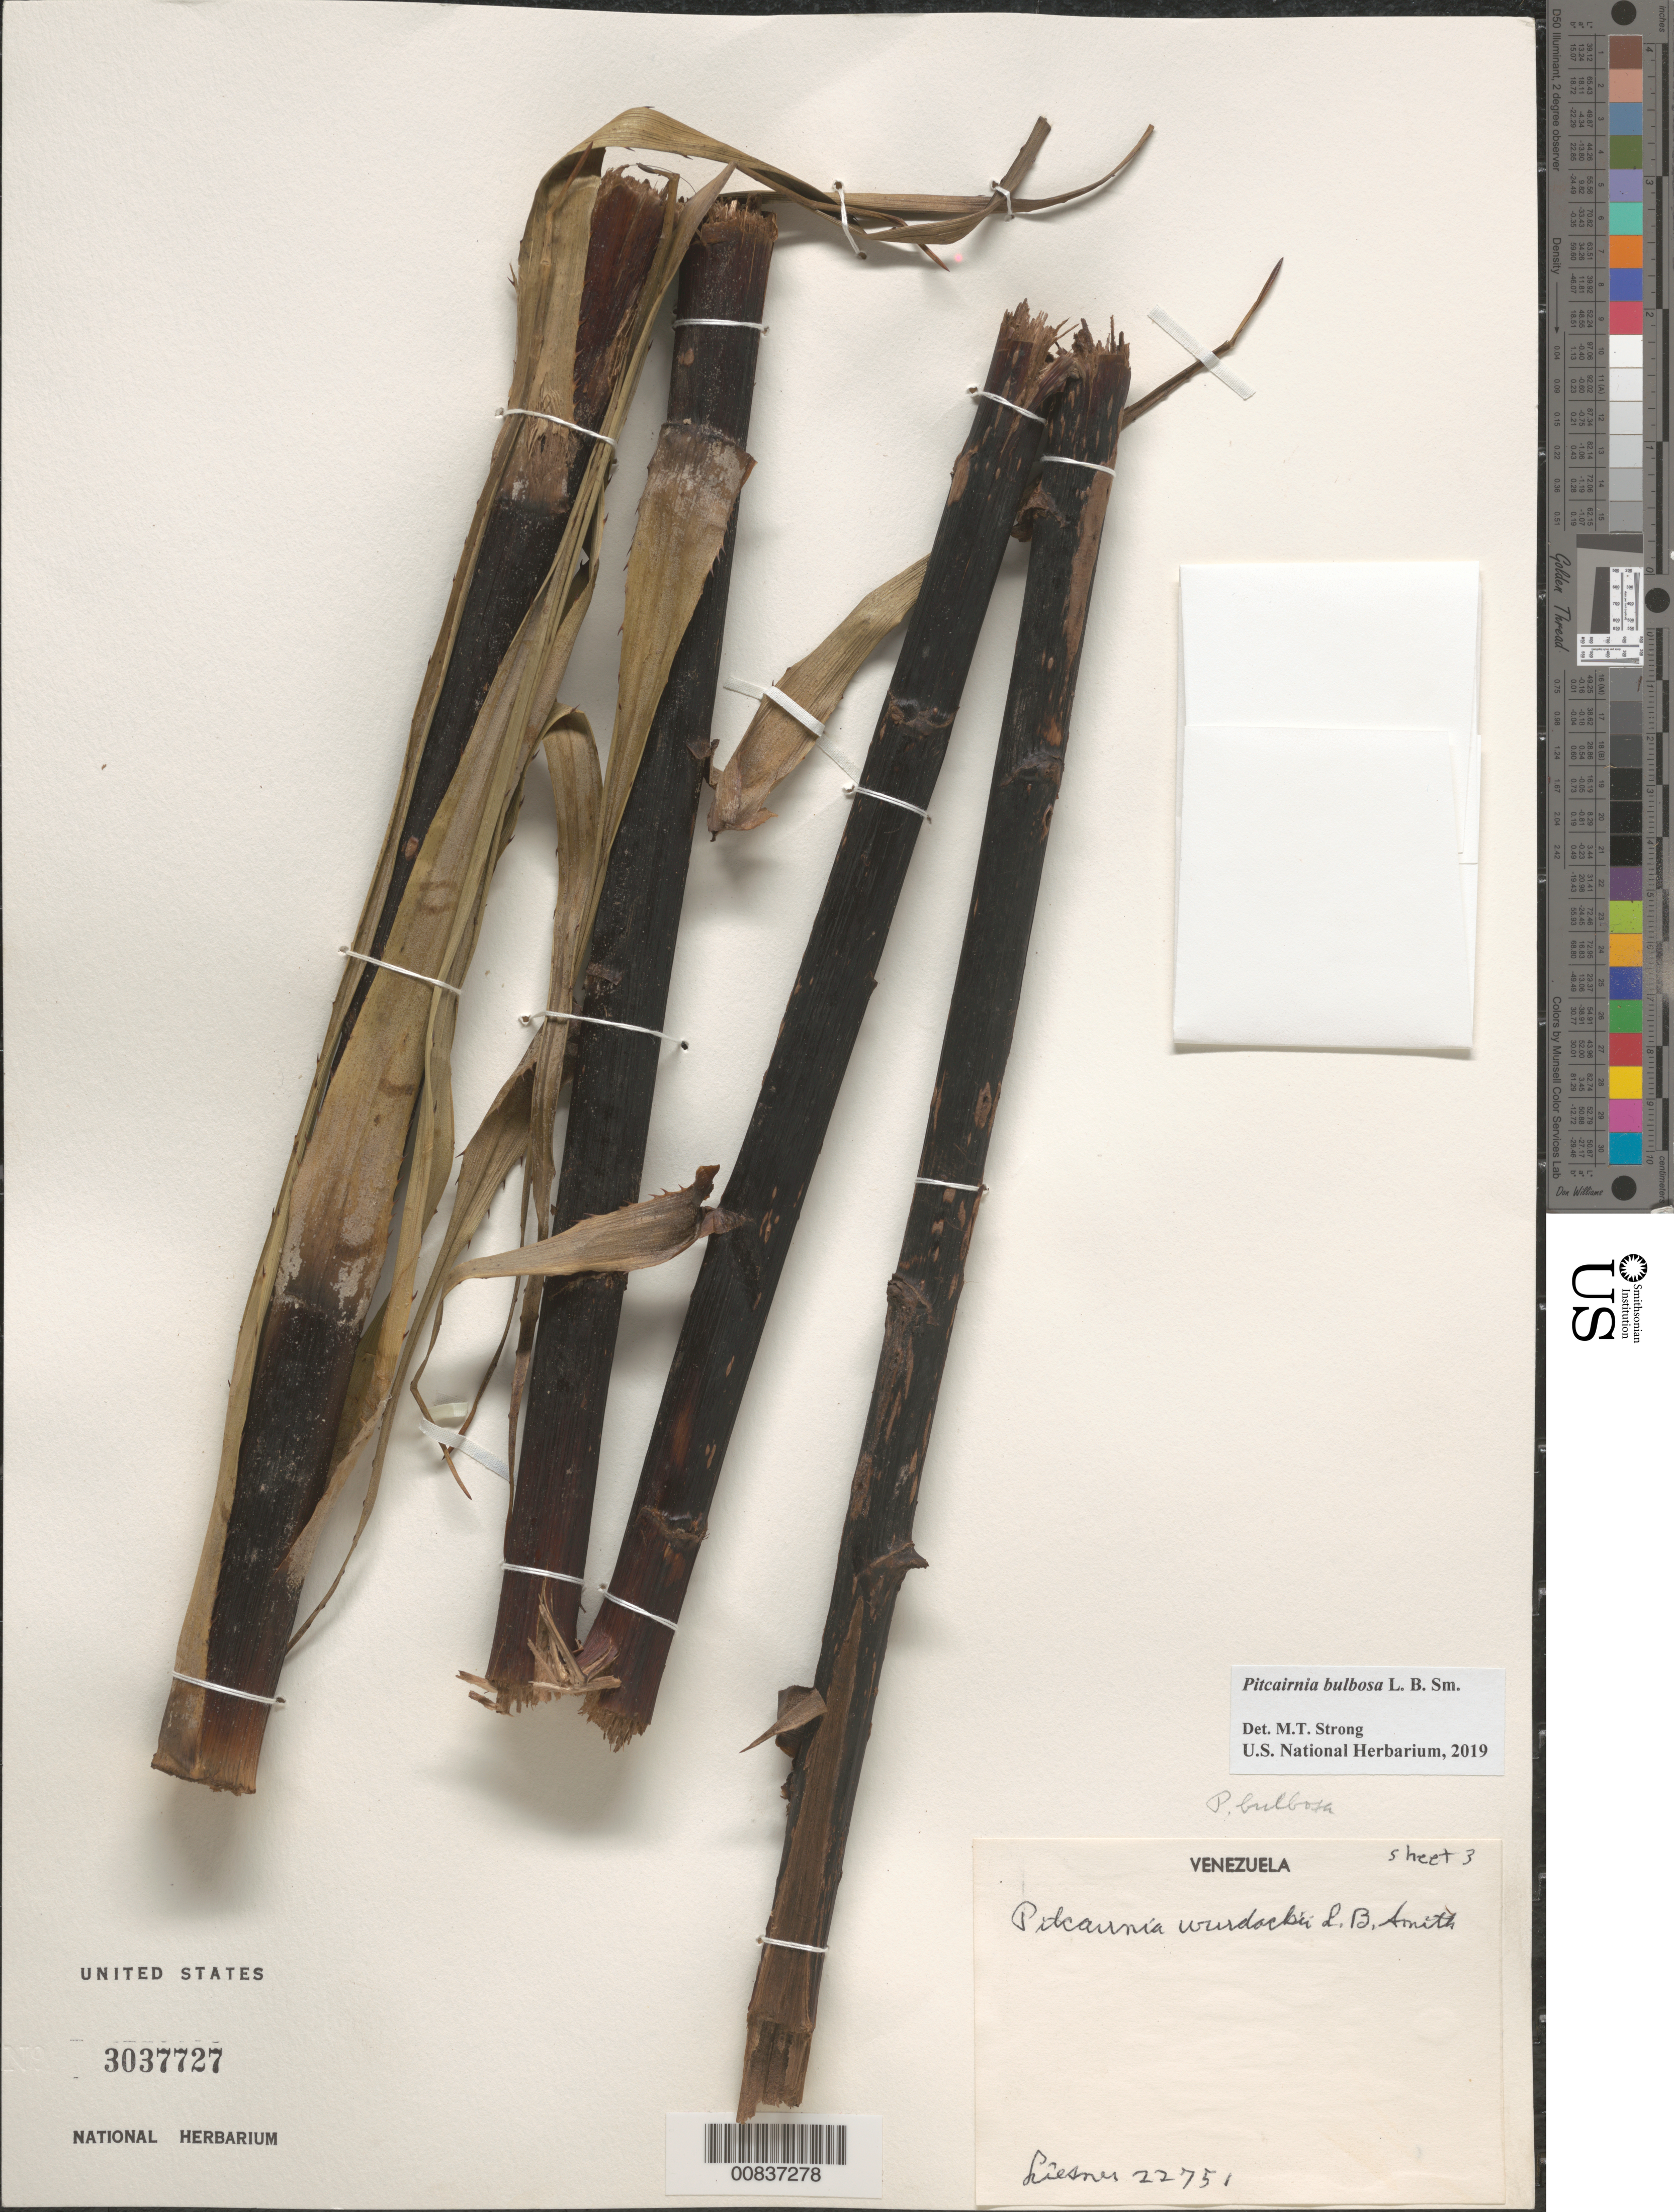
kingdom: Plantae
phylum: Tracheophyta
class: Liliopsida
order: Poales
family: Bromeliaceae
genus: Pitcairnia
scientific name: Pitcairnia bulbosa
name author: L.B. Sm.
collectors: -- Liesner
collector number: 22751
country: Venezuela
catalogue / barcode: US 3037727